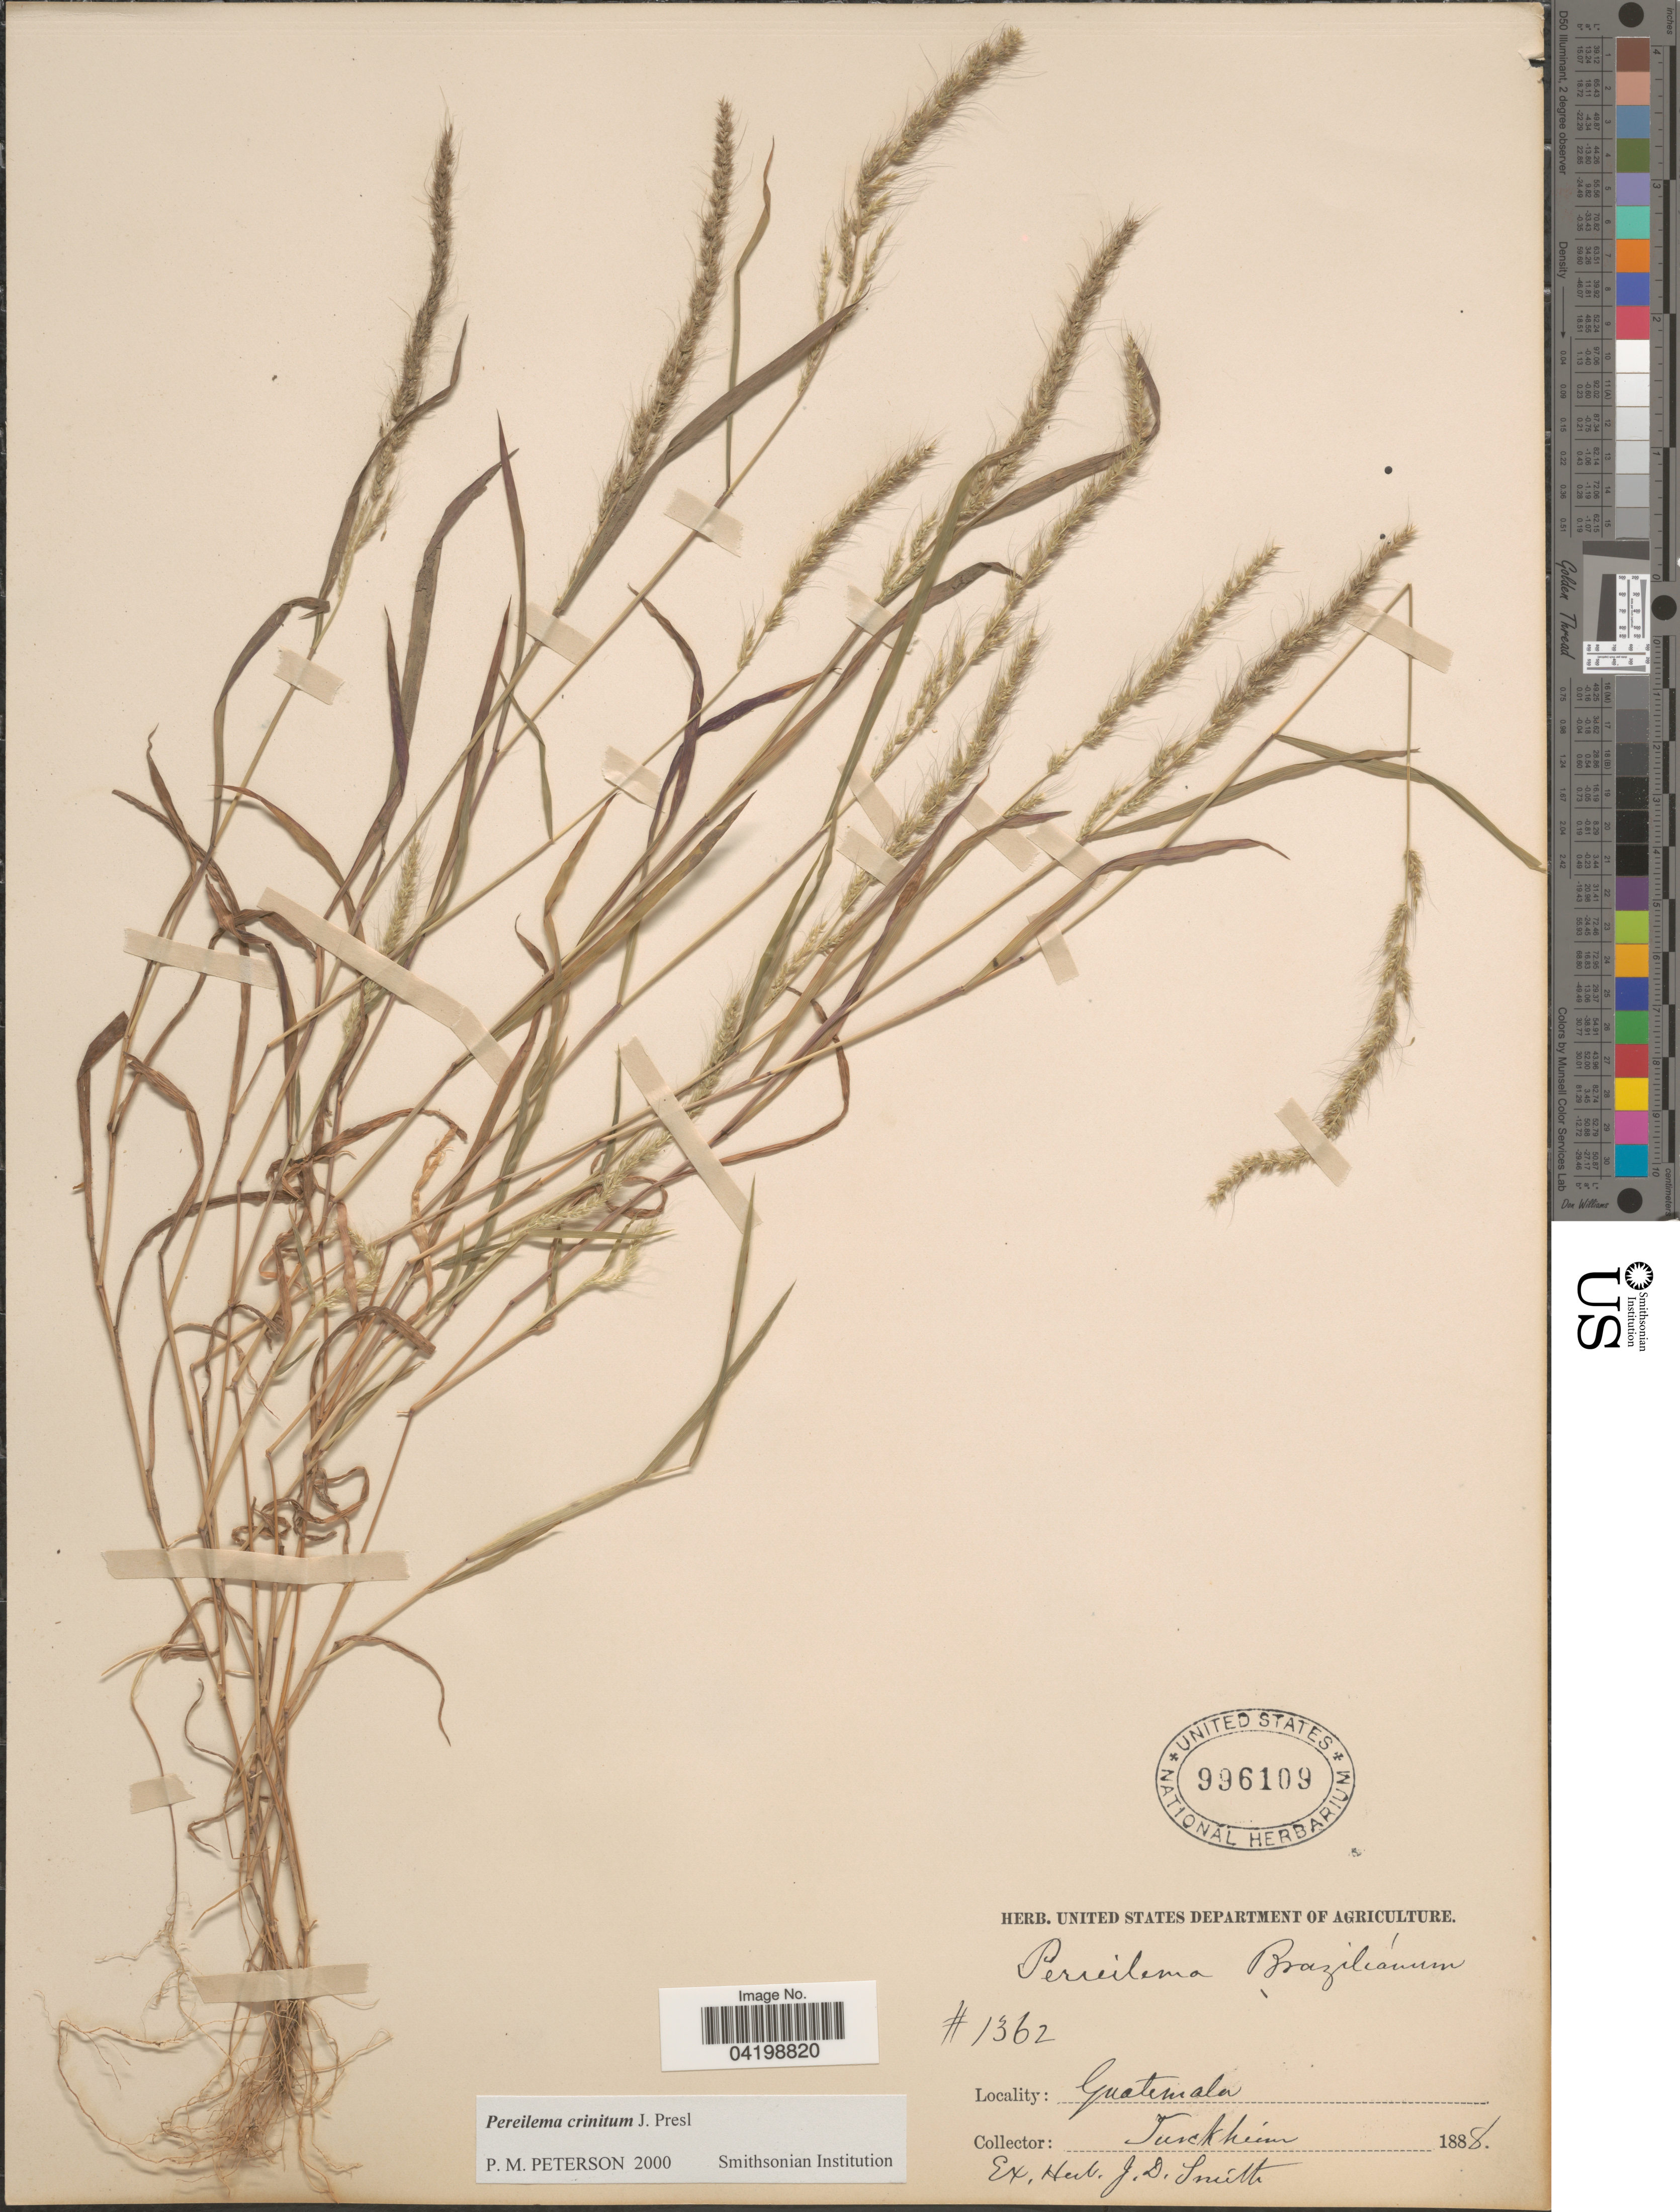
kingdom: Plantae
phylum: Tracheophyta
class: Liliopsida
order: Poales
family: Poaceae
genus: Muhlenbergia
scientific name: Muhlenbergia pereilema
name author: P.M. Peterson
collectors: Turckheim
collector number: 1362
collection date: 1888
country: Guatemala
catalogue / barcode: US 996109